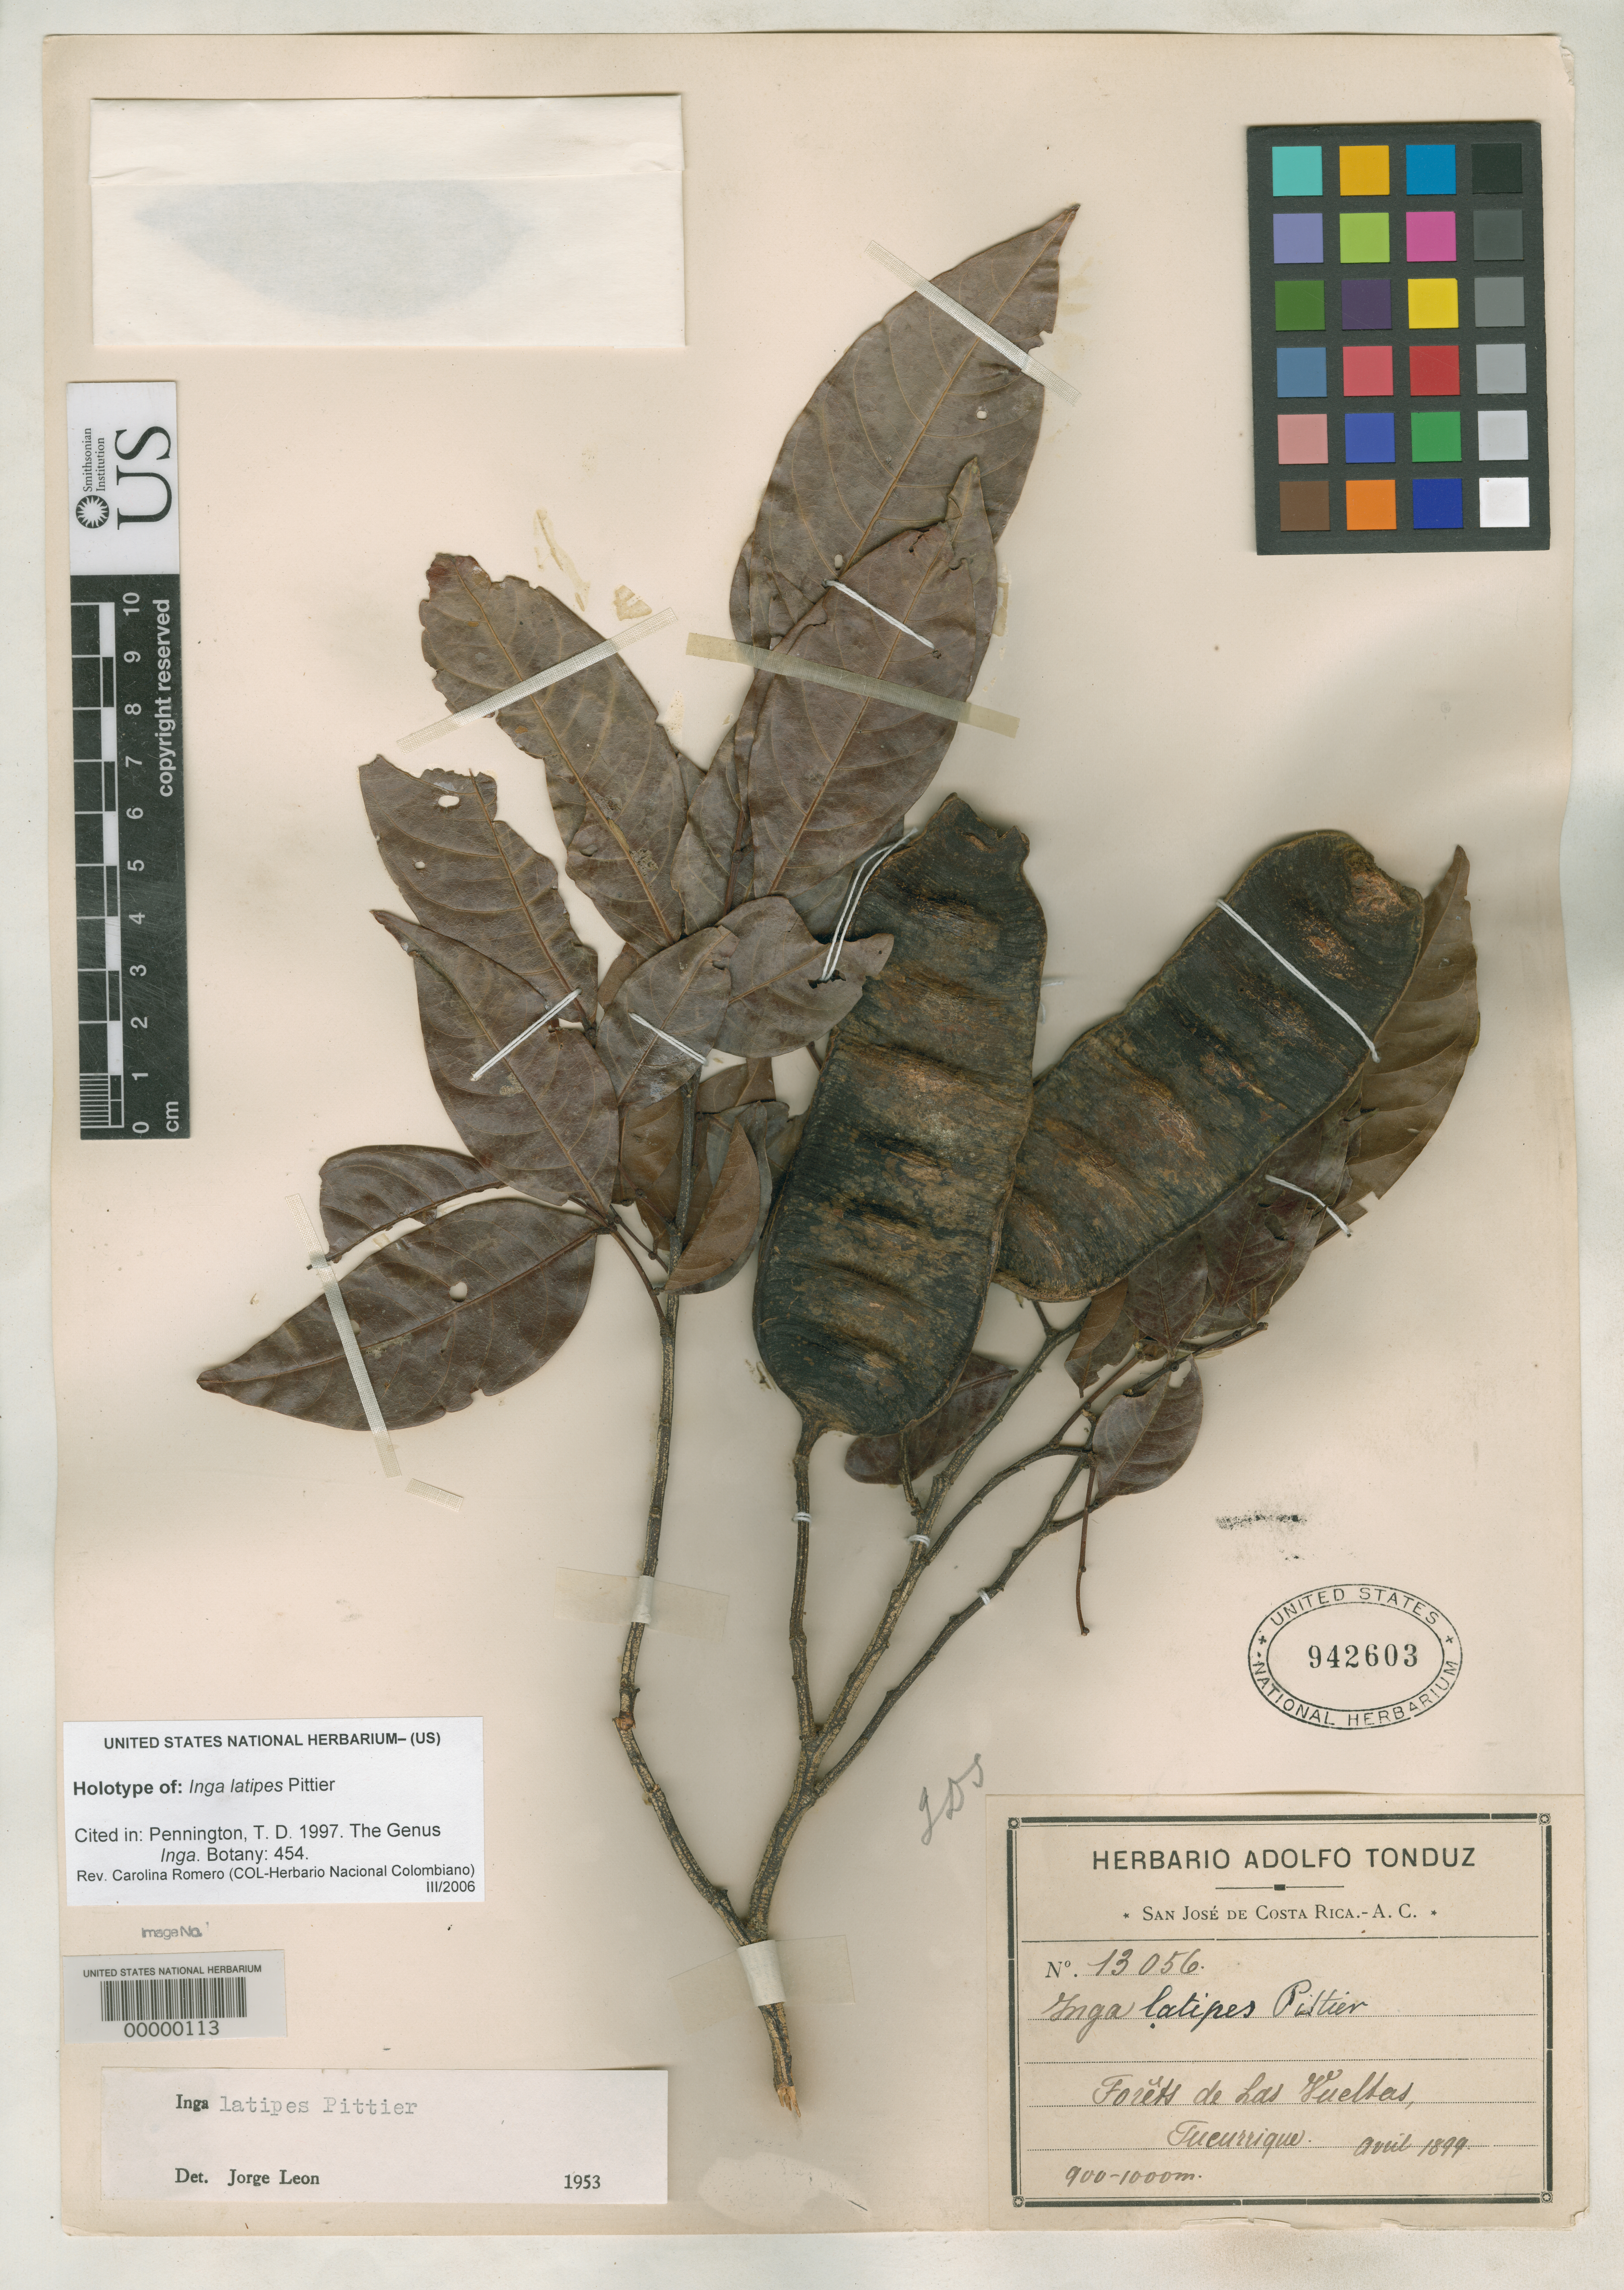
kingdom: Plantae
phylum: Tracheophyta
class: Magnoliopsida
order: Fabales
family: Fabaceae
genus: Inga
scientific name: Inga latipes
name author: Pittier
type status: Holotype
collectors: A. Tonduz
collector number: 13056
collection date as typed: Apr 1899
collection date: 1899-04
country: Costa Rica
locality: Las Vueltas de Tucurrique, Reventazon Valley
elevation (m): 900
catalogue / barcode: US 942603